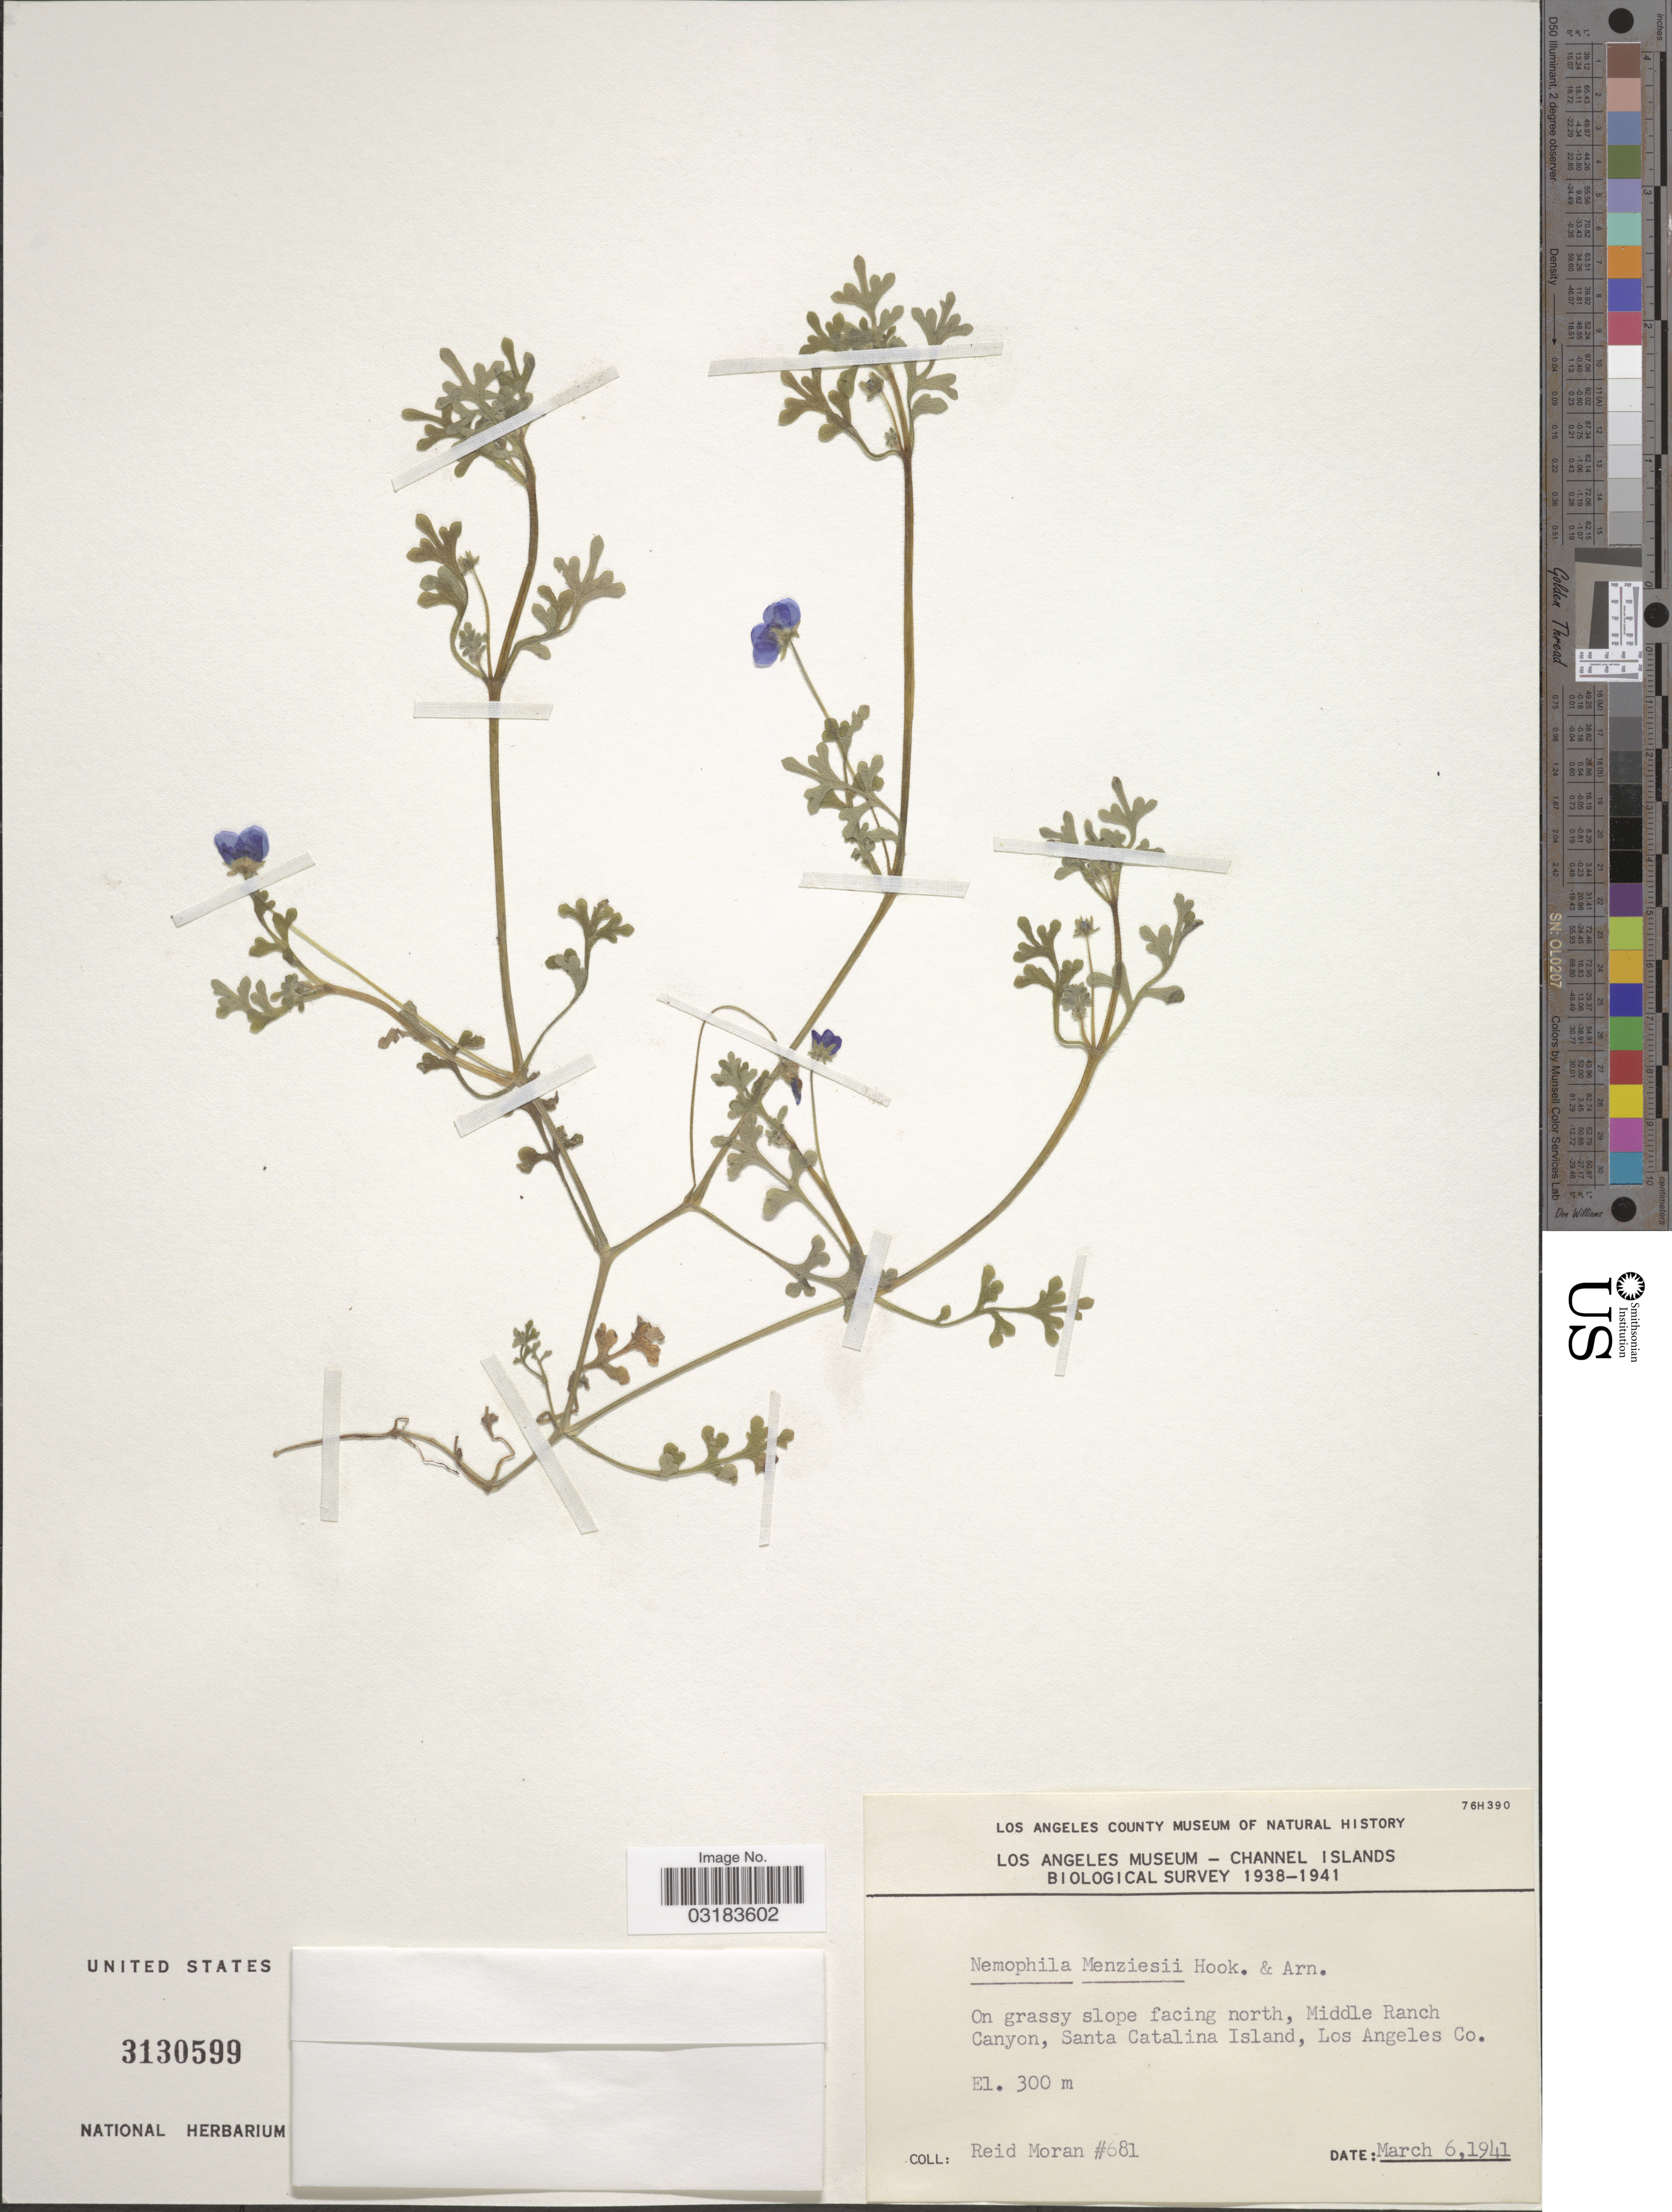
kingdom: Plantae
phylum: Tracheophyta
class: Magnoliopsida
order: Boraginales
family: Hydrophyllaceae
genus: Nemophila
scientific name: Nemophila menziesii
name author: Hook. & Arn.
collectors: R. V. Moran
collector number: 681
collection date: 1941-03-06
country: United States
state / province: California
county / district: Los Angeles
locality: On grassy slope facing north, Middle Ranch Canyon, Santa Catalina Island, Los Angeles Co.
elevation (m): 300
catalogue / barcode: US 3130599